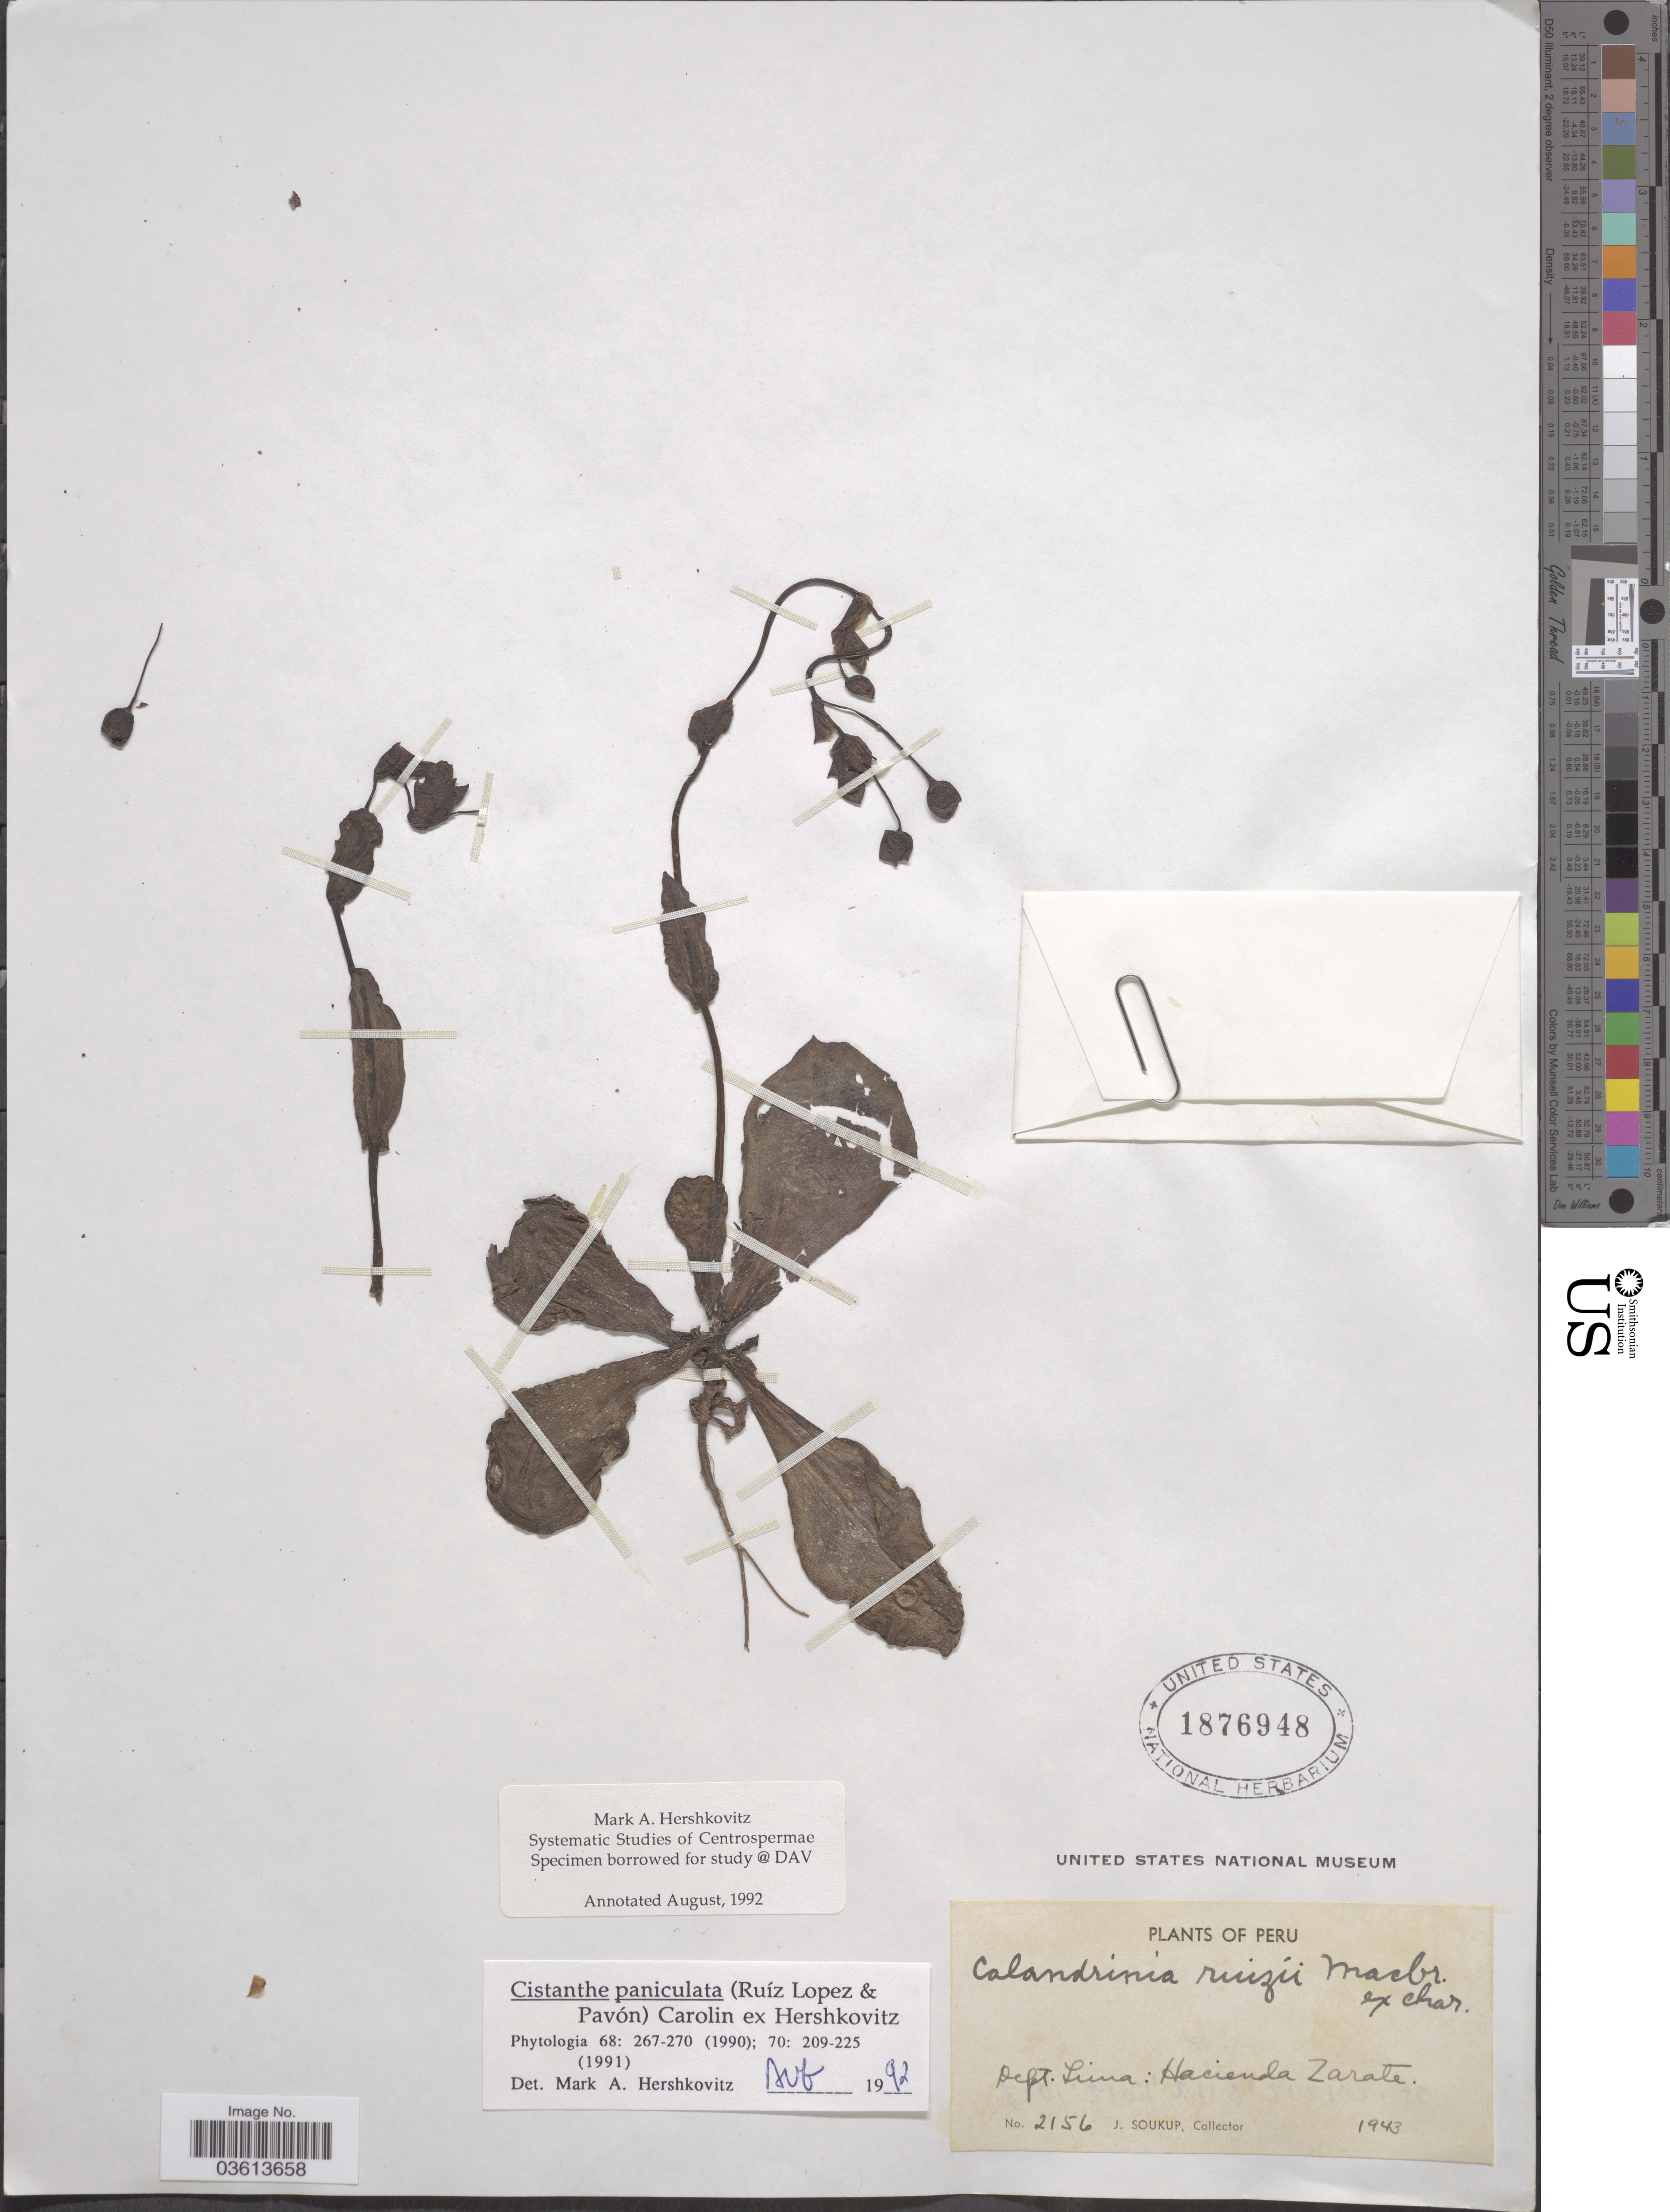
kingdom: Plantae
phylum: Tracheophyta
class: Magnoliopsida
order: Caryophyllales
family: Montiaceae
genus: Cistanthe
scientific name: Cistanthe paniculata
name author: (DC.) Carolin ex Hershk.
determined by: Hershkovitz, M. A.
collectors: J. Soukup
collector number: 2156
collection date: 1943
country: Peru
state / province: Lima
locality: Dept. Lima: Hacienda Zarate.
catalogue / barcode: US 1876948